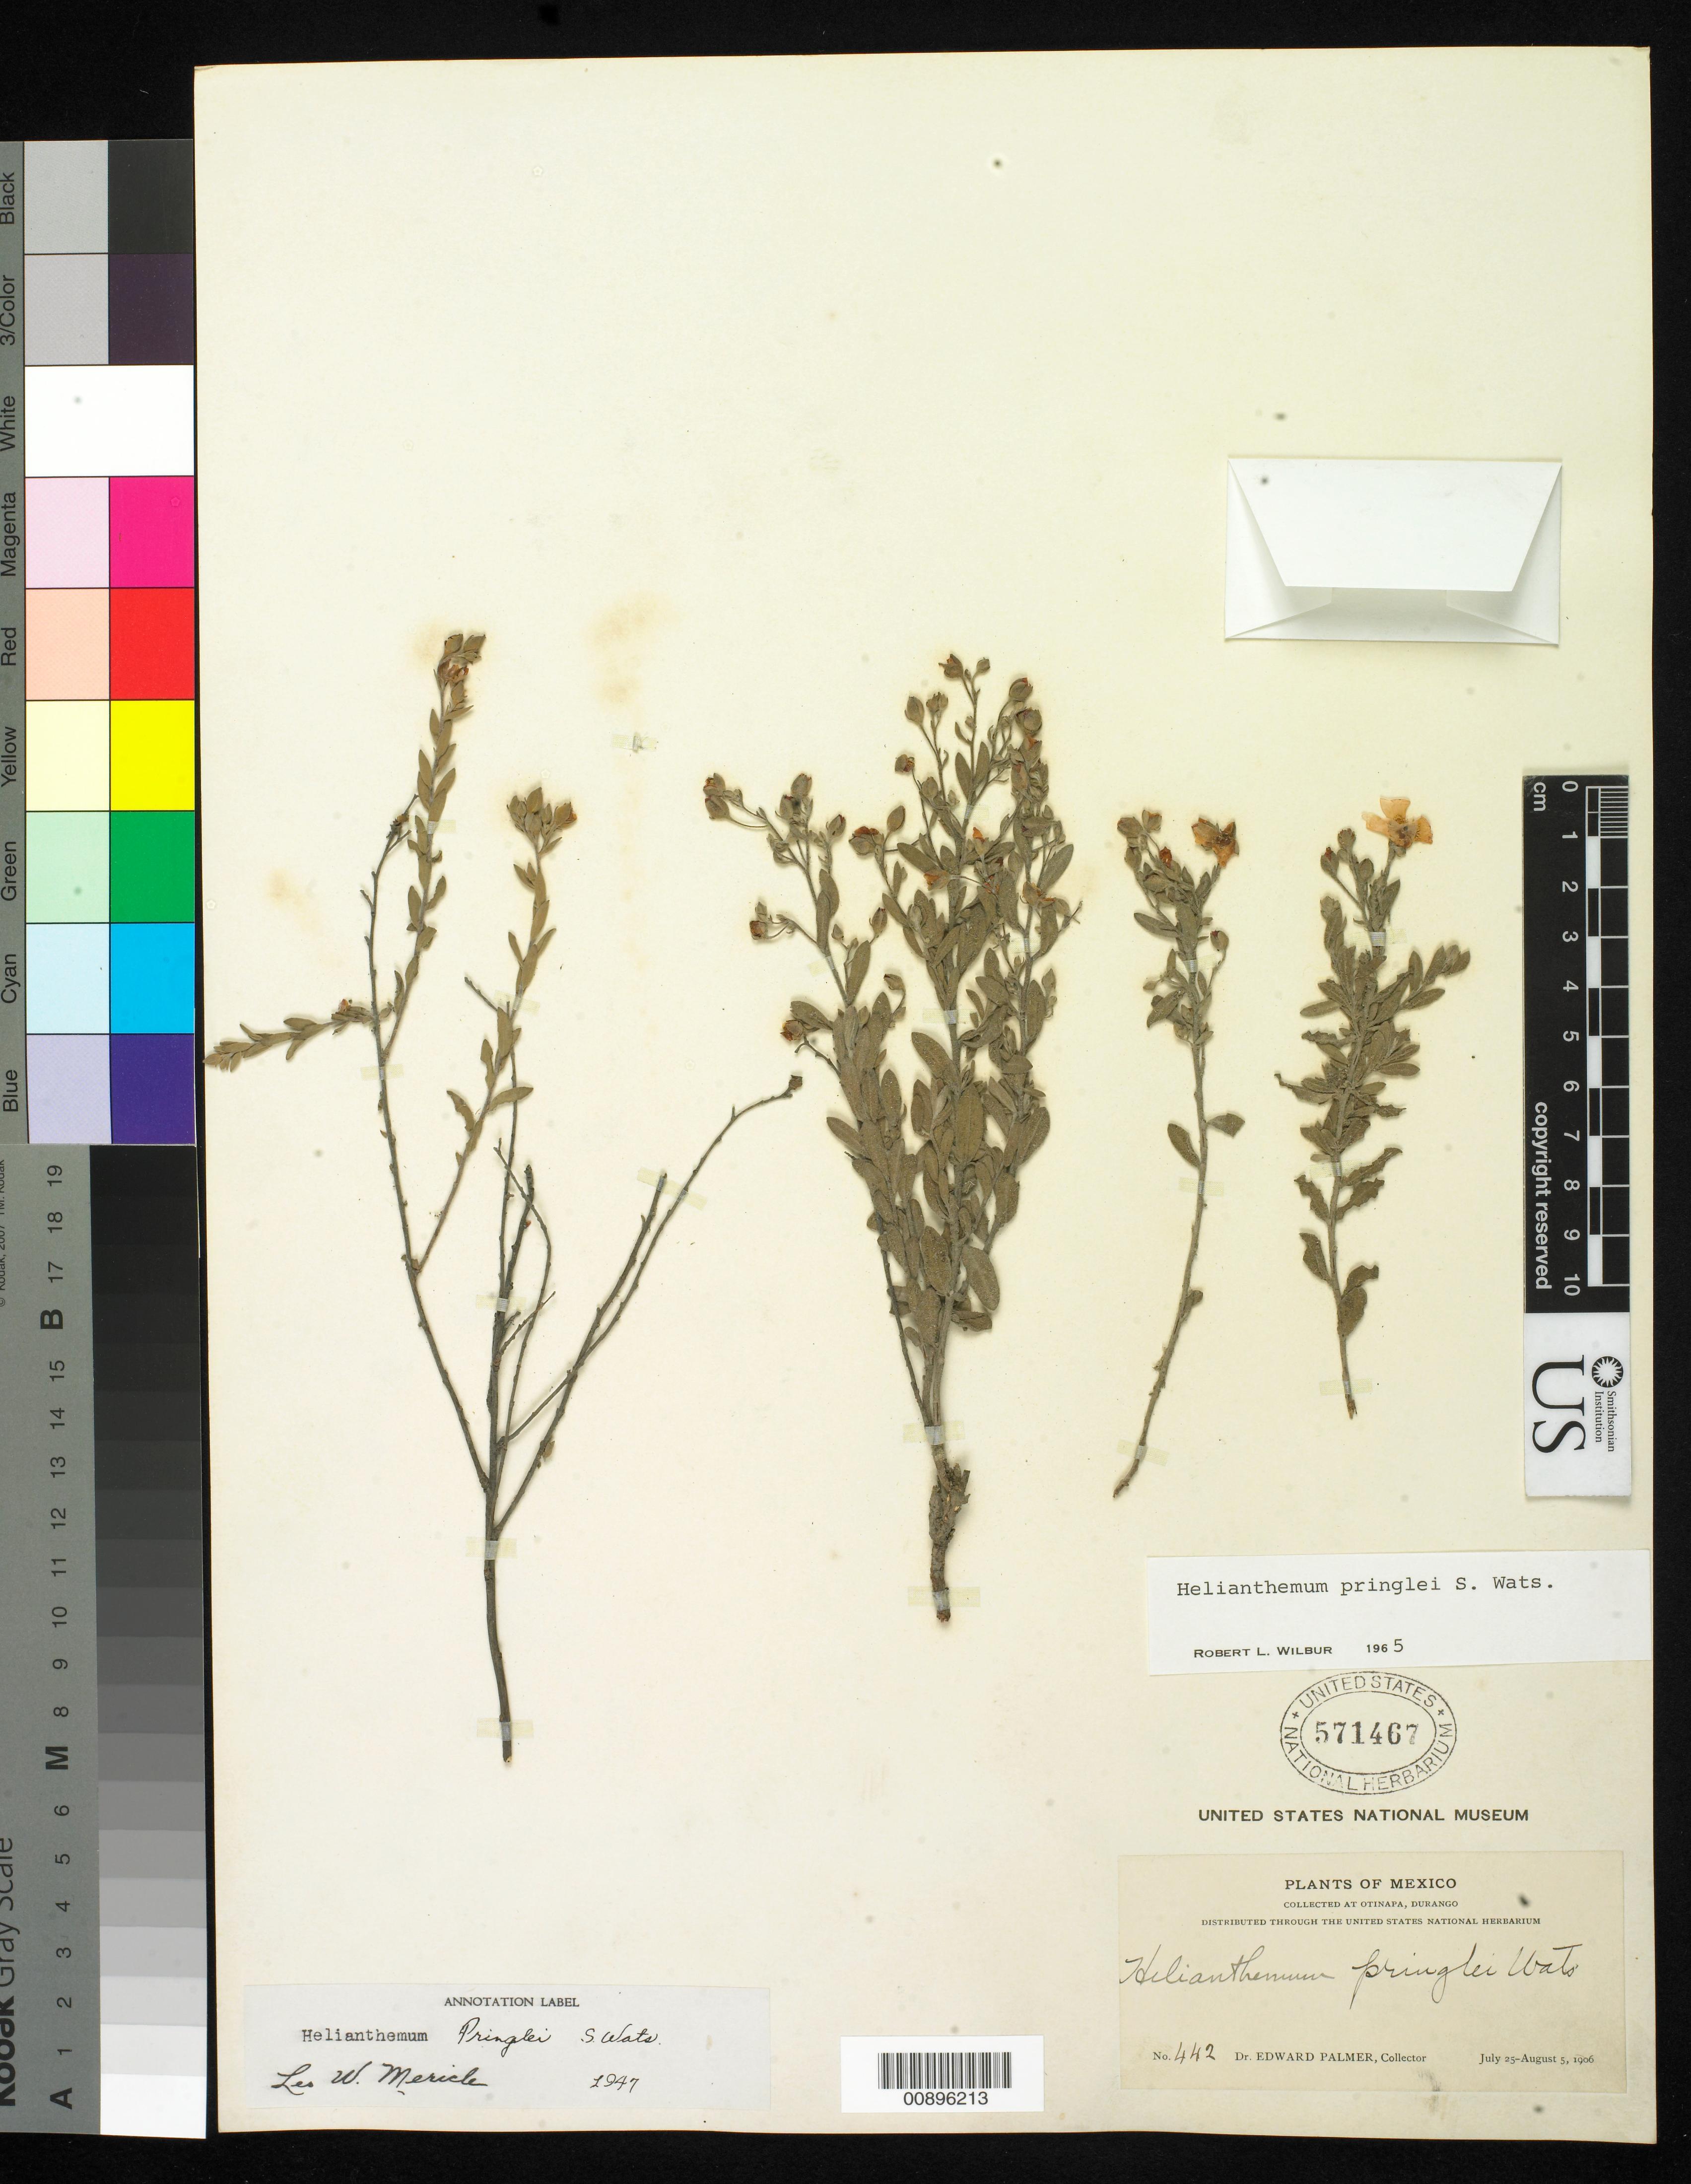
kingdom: Plantae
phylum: Tracheophyta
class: Magnoliopsida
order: Malvales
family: Cistaceae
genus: Helianthemum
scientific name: Helianthemum pringlei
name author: S. Watson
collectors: E. Palmer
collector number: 442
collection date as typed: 25 Jul 1906 to 05 Aug 1906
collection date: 1906-07-25/1906-08-05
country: Mexico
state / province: Durango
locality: Otinapa, Durango.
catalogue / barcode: US 571467